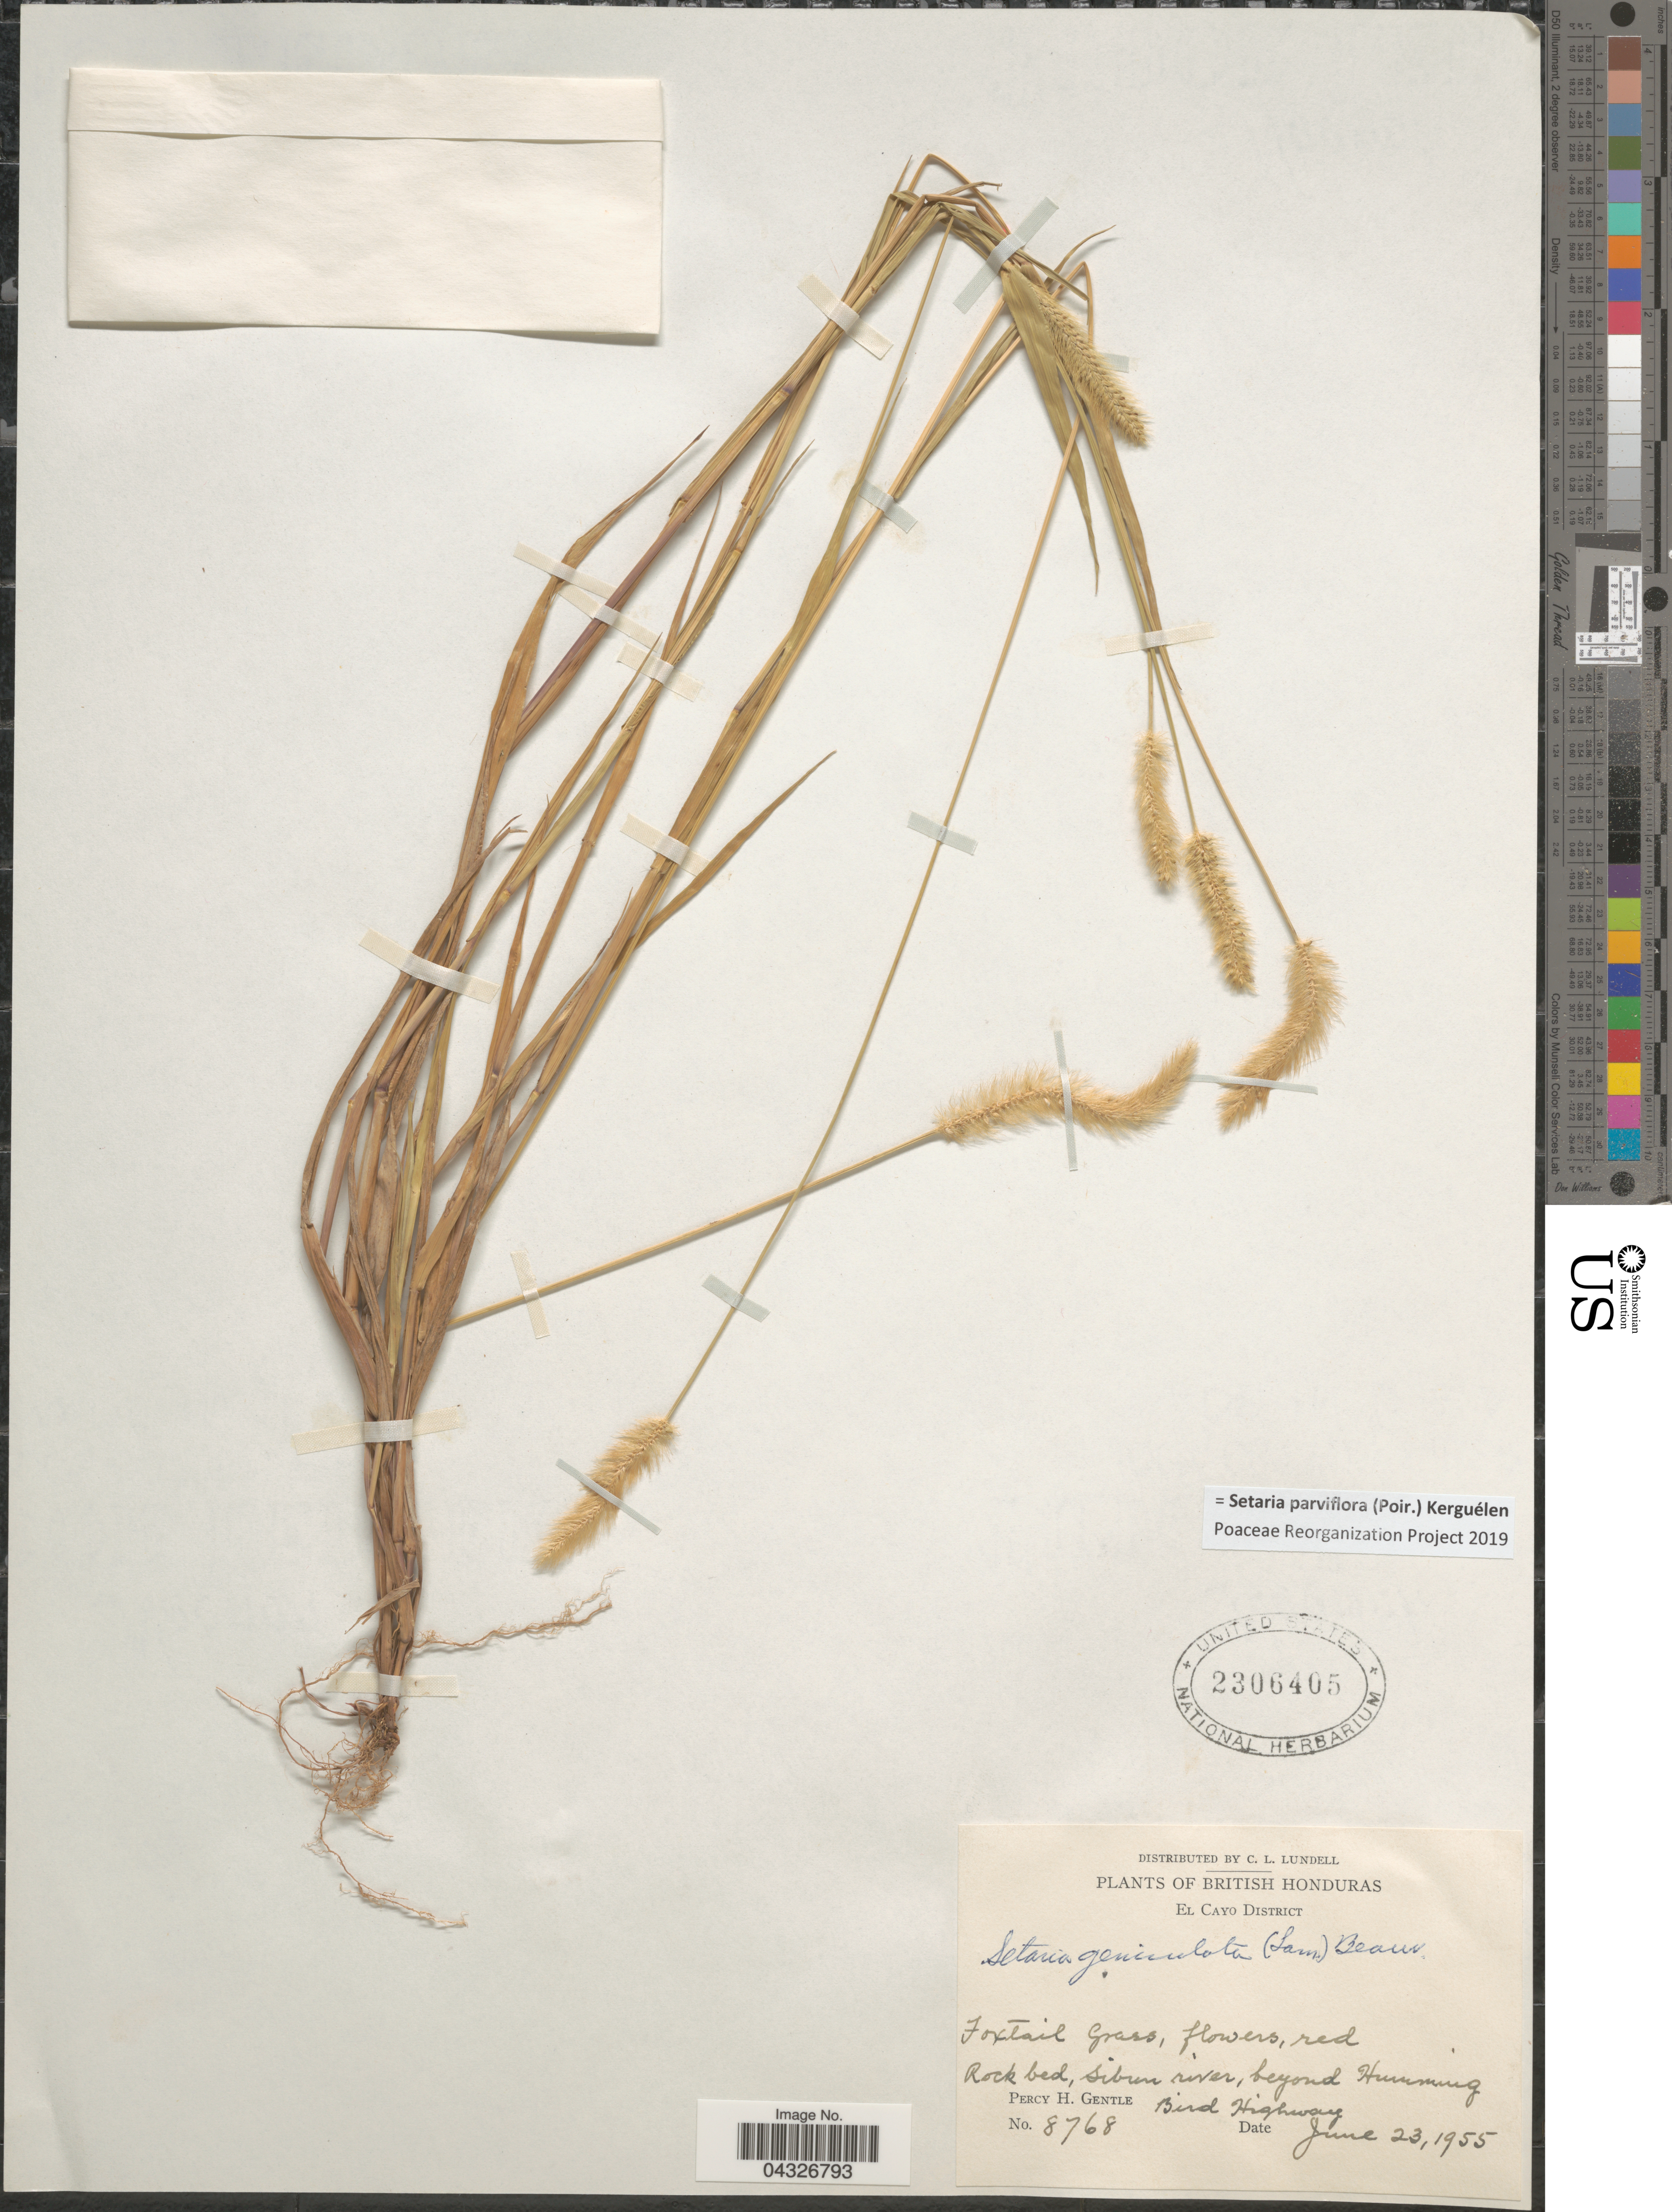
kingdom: Plantae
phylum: Tracheophyta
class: Liliopsida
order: Poales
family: Poaceae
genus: Setaria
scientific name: Setaria parviflora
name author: (Poir.) Kerguélen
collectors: P. H. Gentle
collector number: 8768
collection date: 1955-06-23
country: Belize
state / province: Cayo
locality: British Honduras. El Cayo District. Sibun river, beyond Humming Bird Highway.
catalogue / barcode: US 2306405